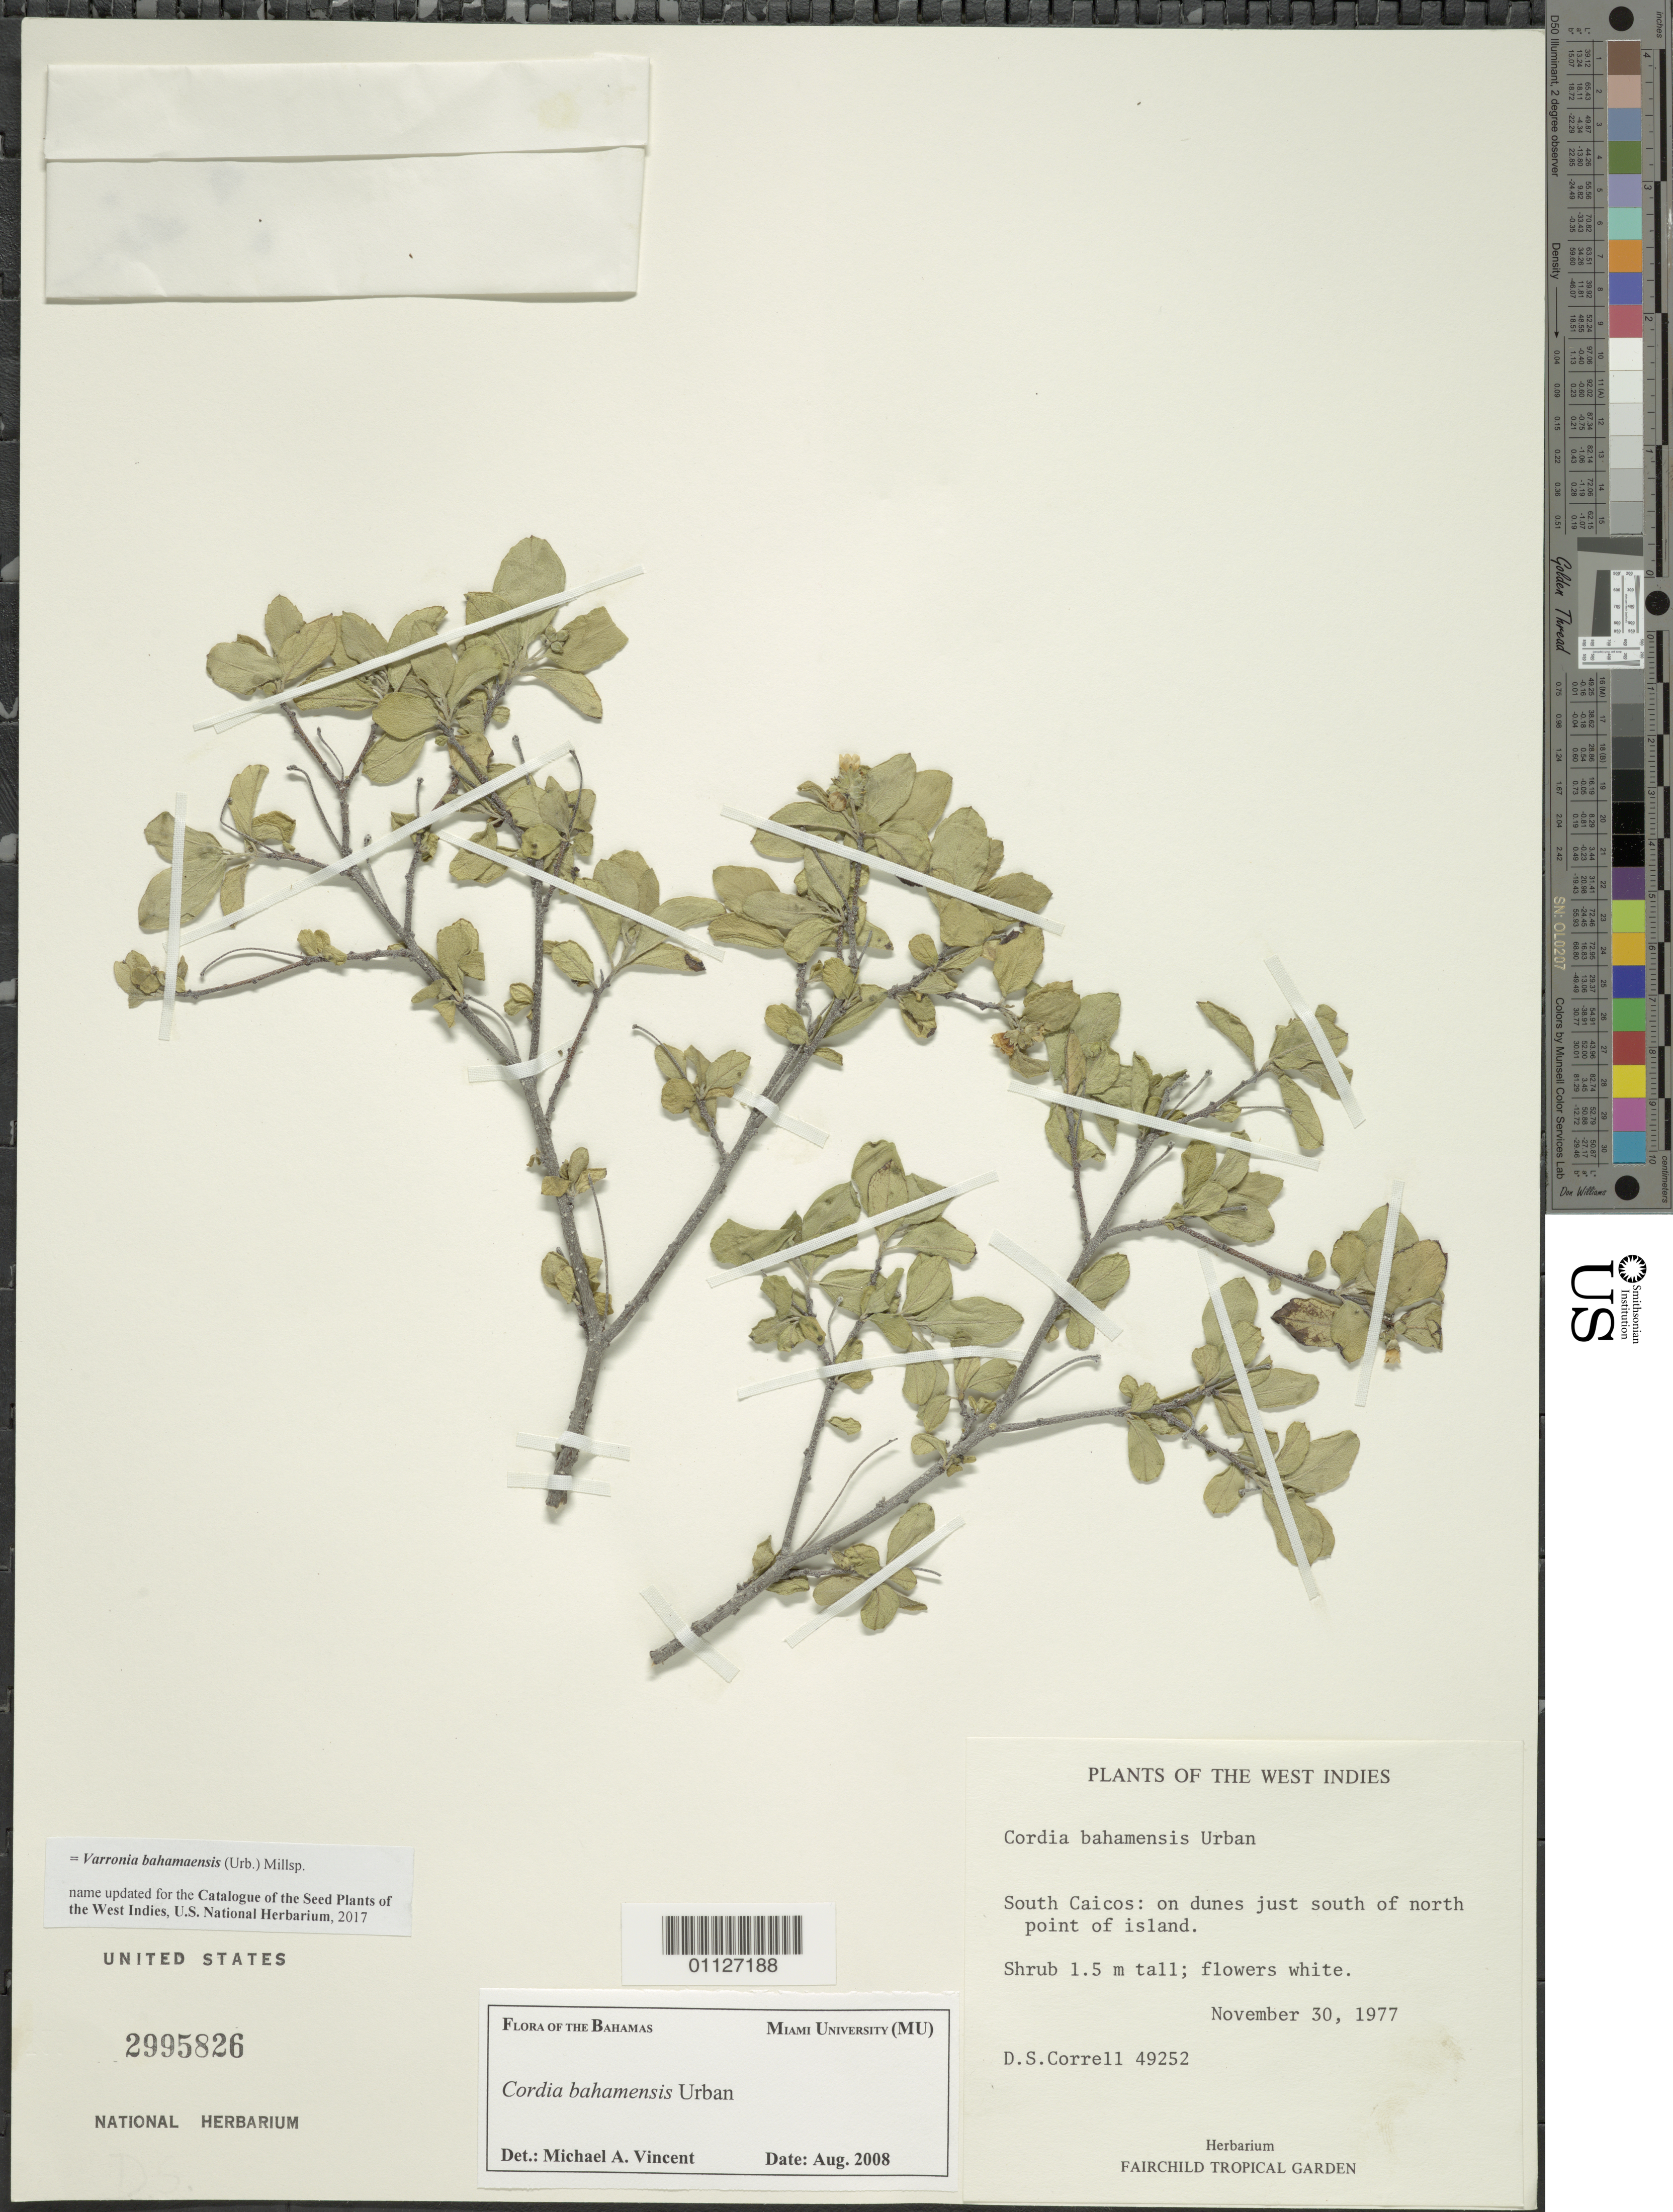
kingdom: Plantae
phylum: Tracheophyta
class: Magnoliopsida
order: Boraginales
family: Cordiaceae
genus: Varronia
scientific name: Varronia bahamensis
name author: (Urb.) Millsp.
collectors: D. S. Correll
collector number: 49252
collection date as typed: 30 Nov 1977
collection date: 1977-11-30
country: Turks and Caicos Islands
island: South Caicos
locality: On dunes just S of N point of island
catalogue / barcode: US 2995826